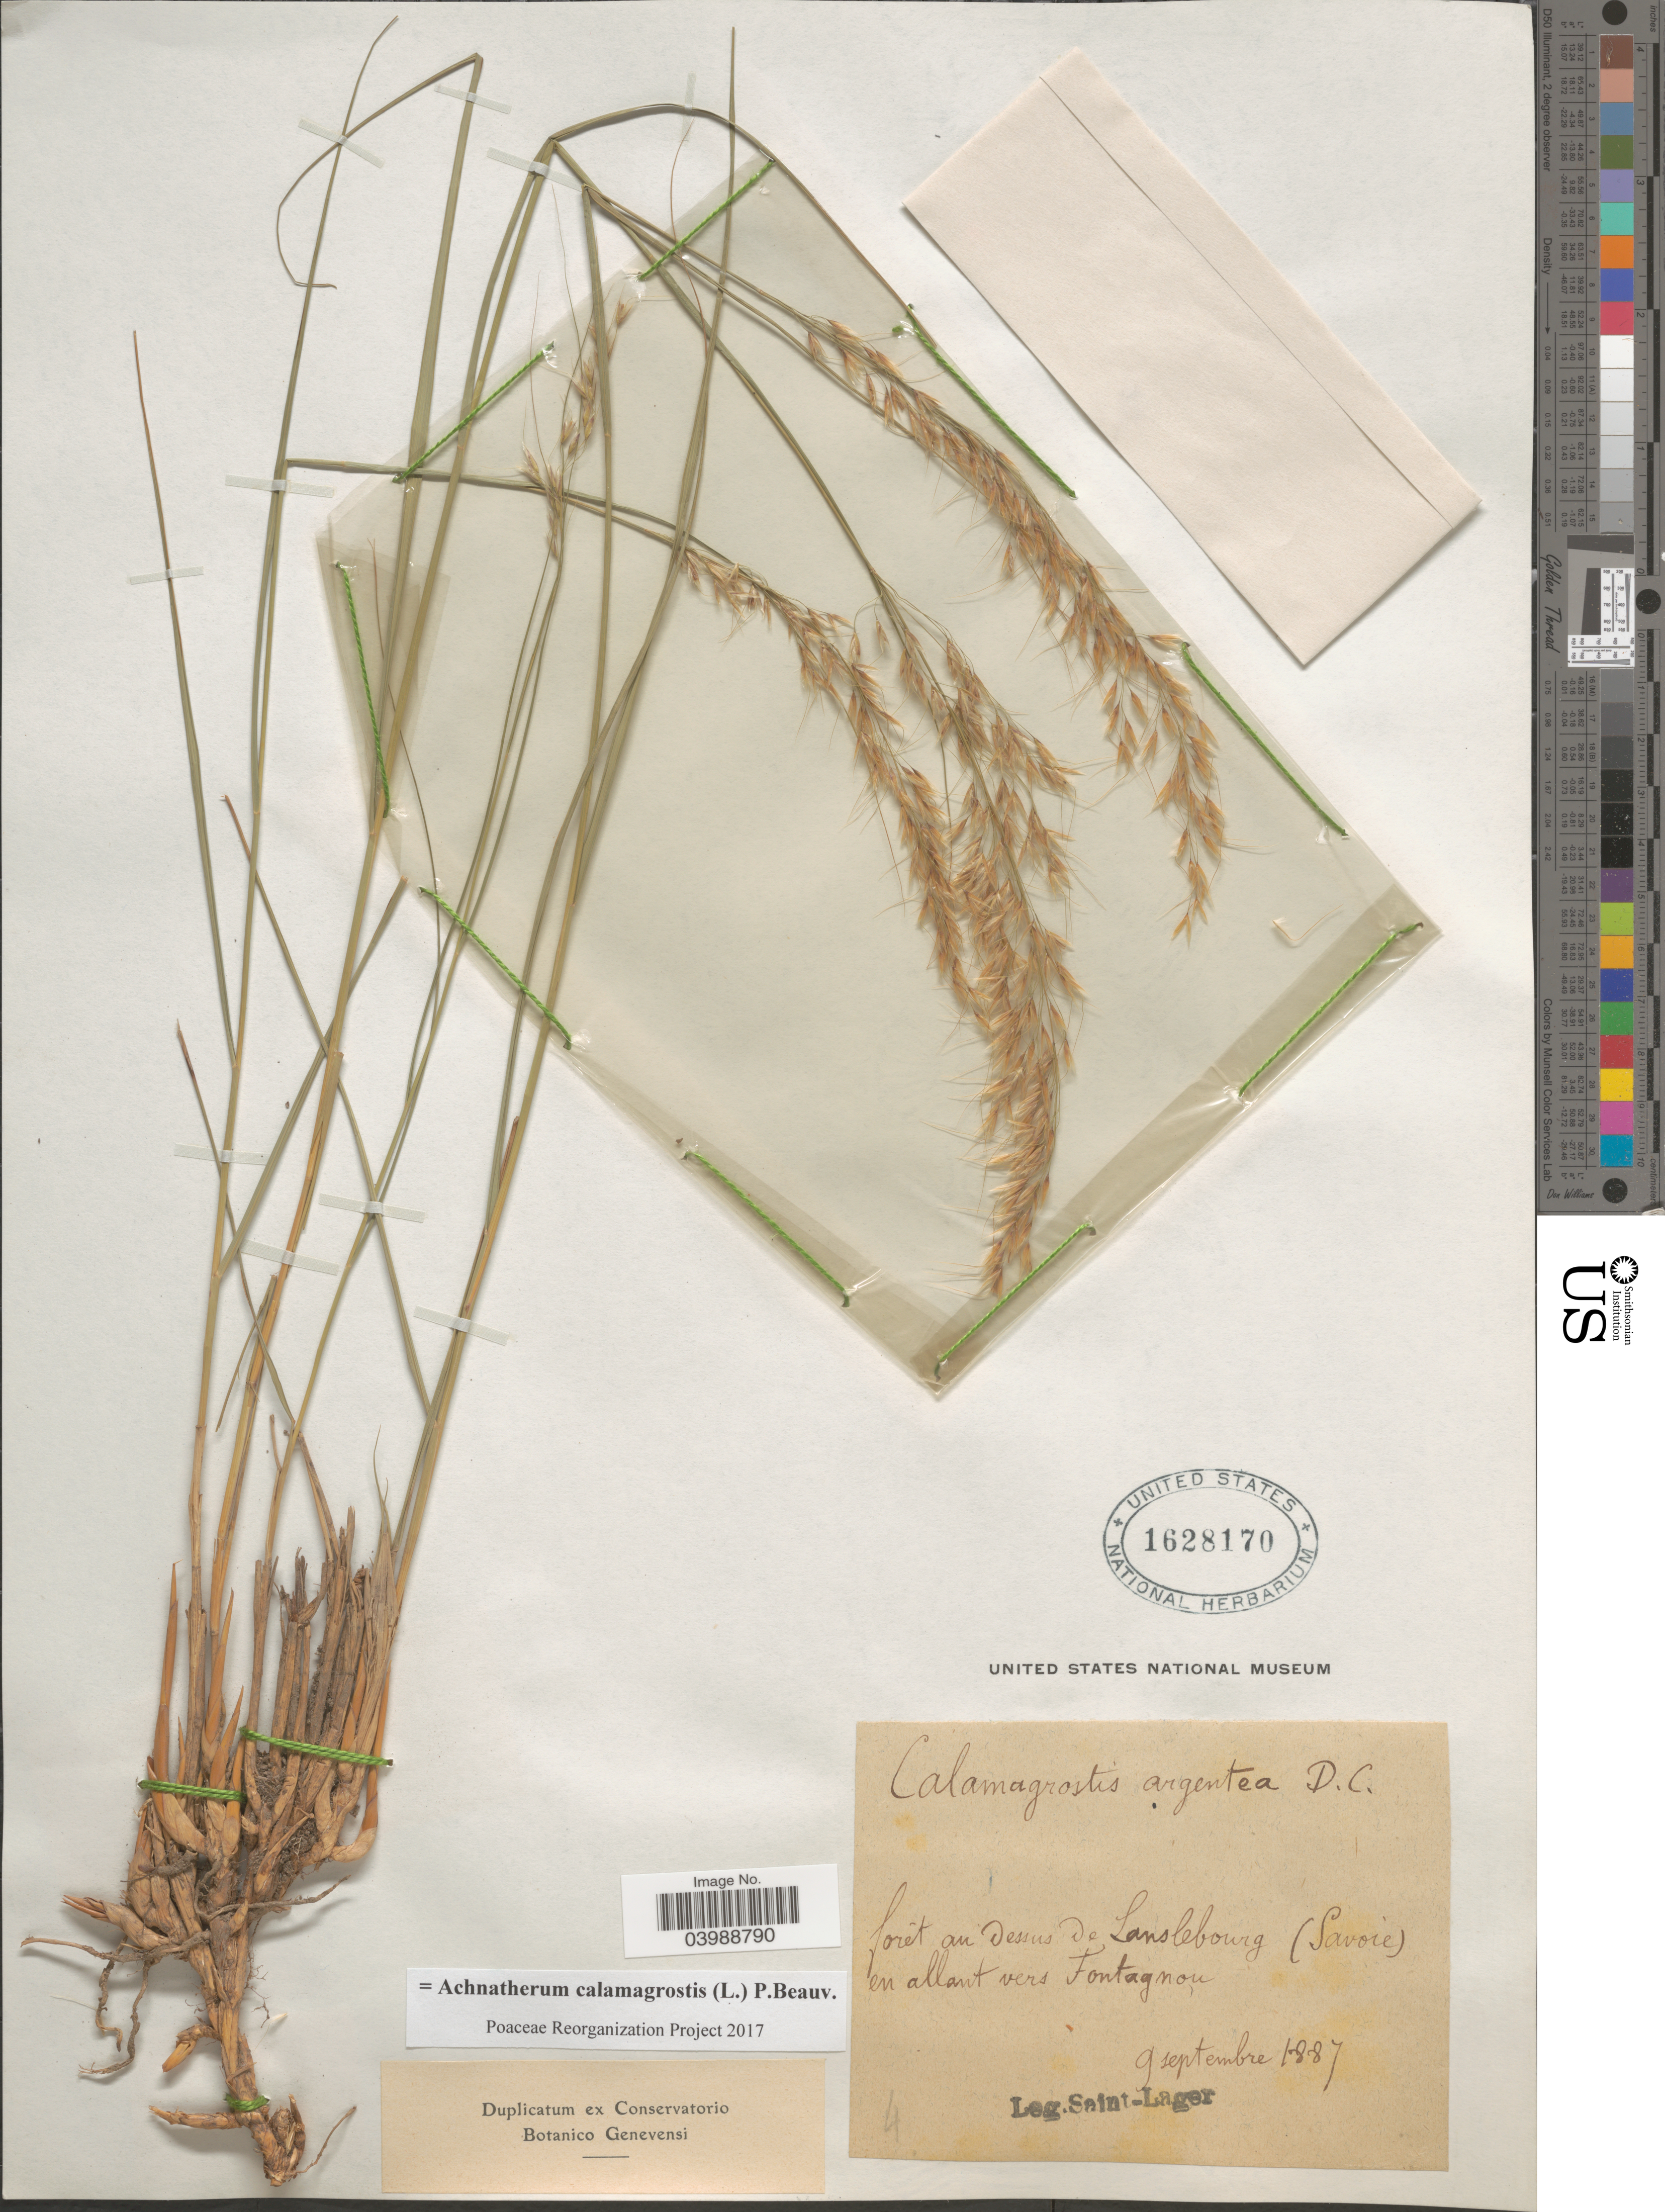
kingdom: Plantae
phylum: Tracheophyta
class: Liliopsida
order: Poales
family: Poaceae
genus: Achnatherum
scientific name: Achnatherum calamagrostis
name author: (L.) P. Beauv.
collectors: Saint-Lager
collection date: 1887-09-09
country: France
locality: Forêt au dessus de Lanslebourg (Savoie) en allant vers Fontagnou.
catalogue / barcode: US 1628170